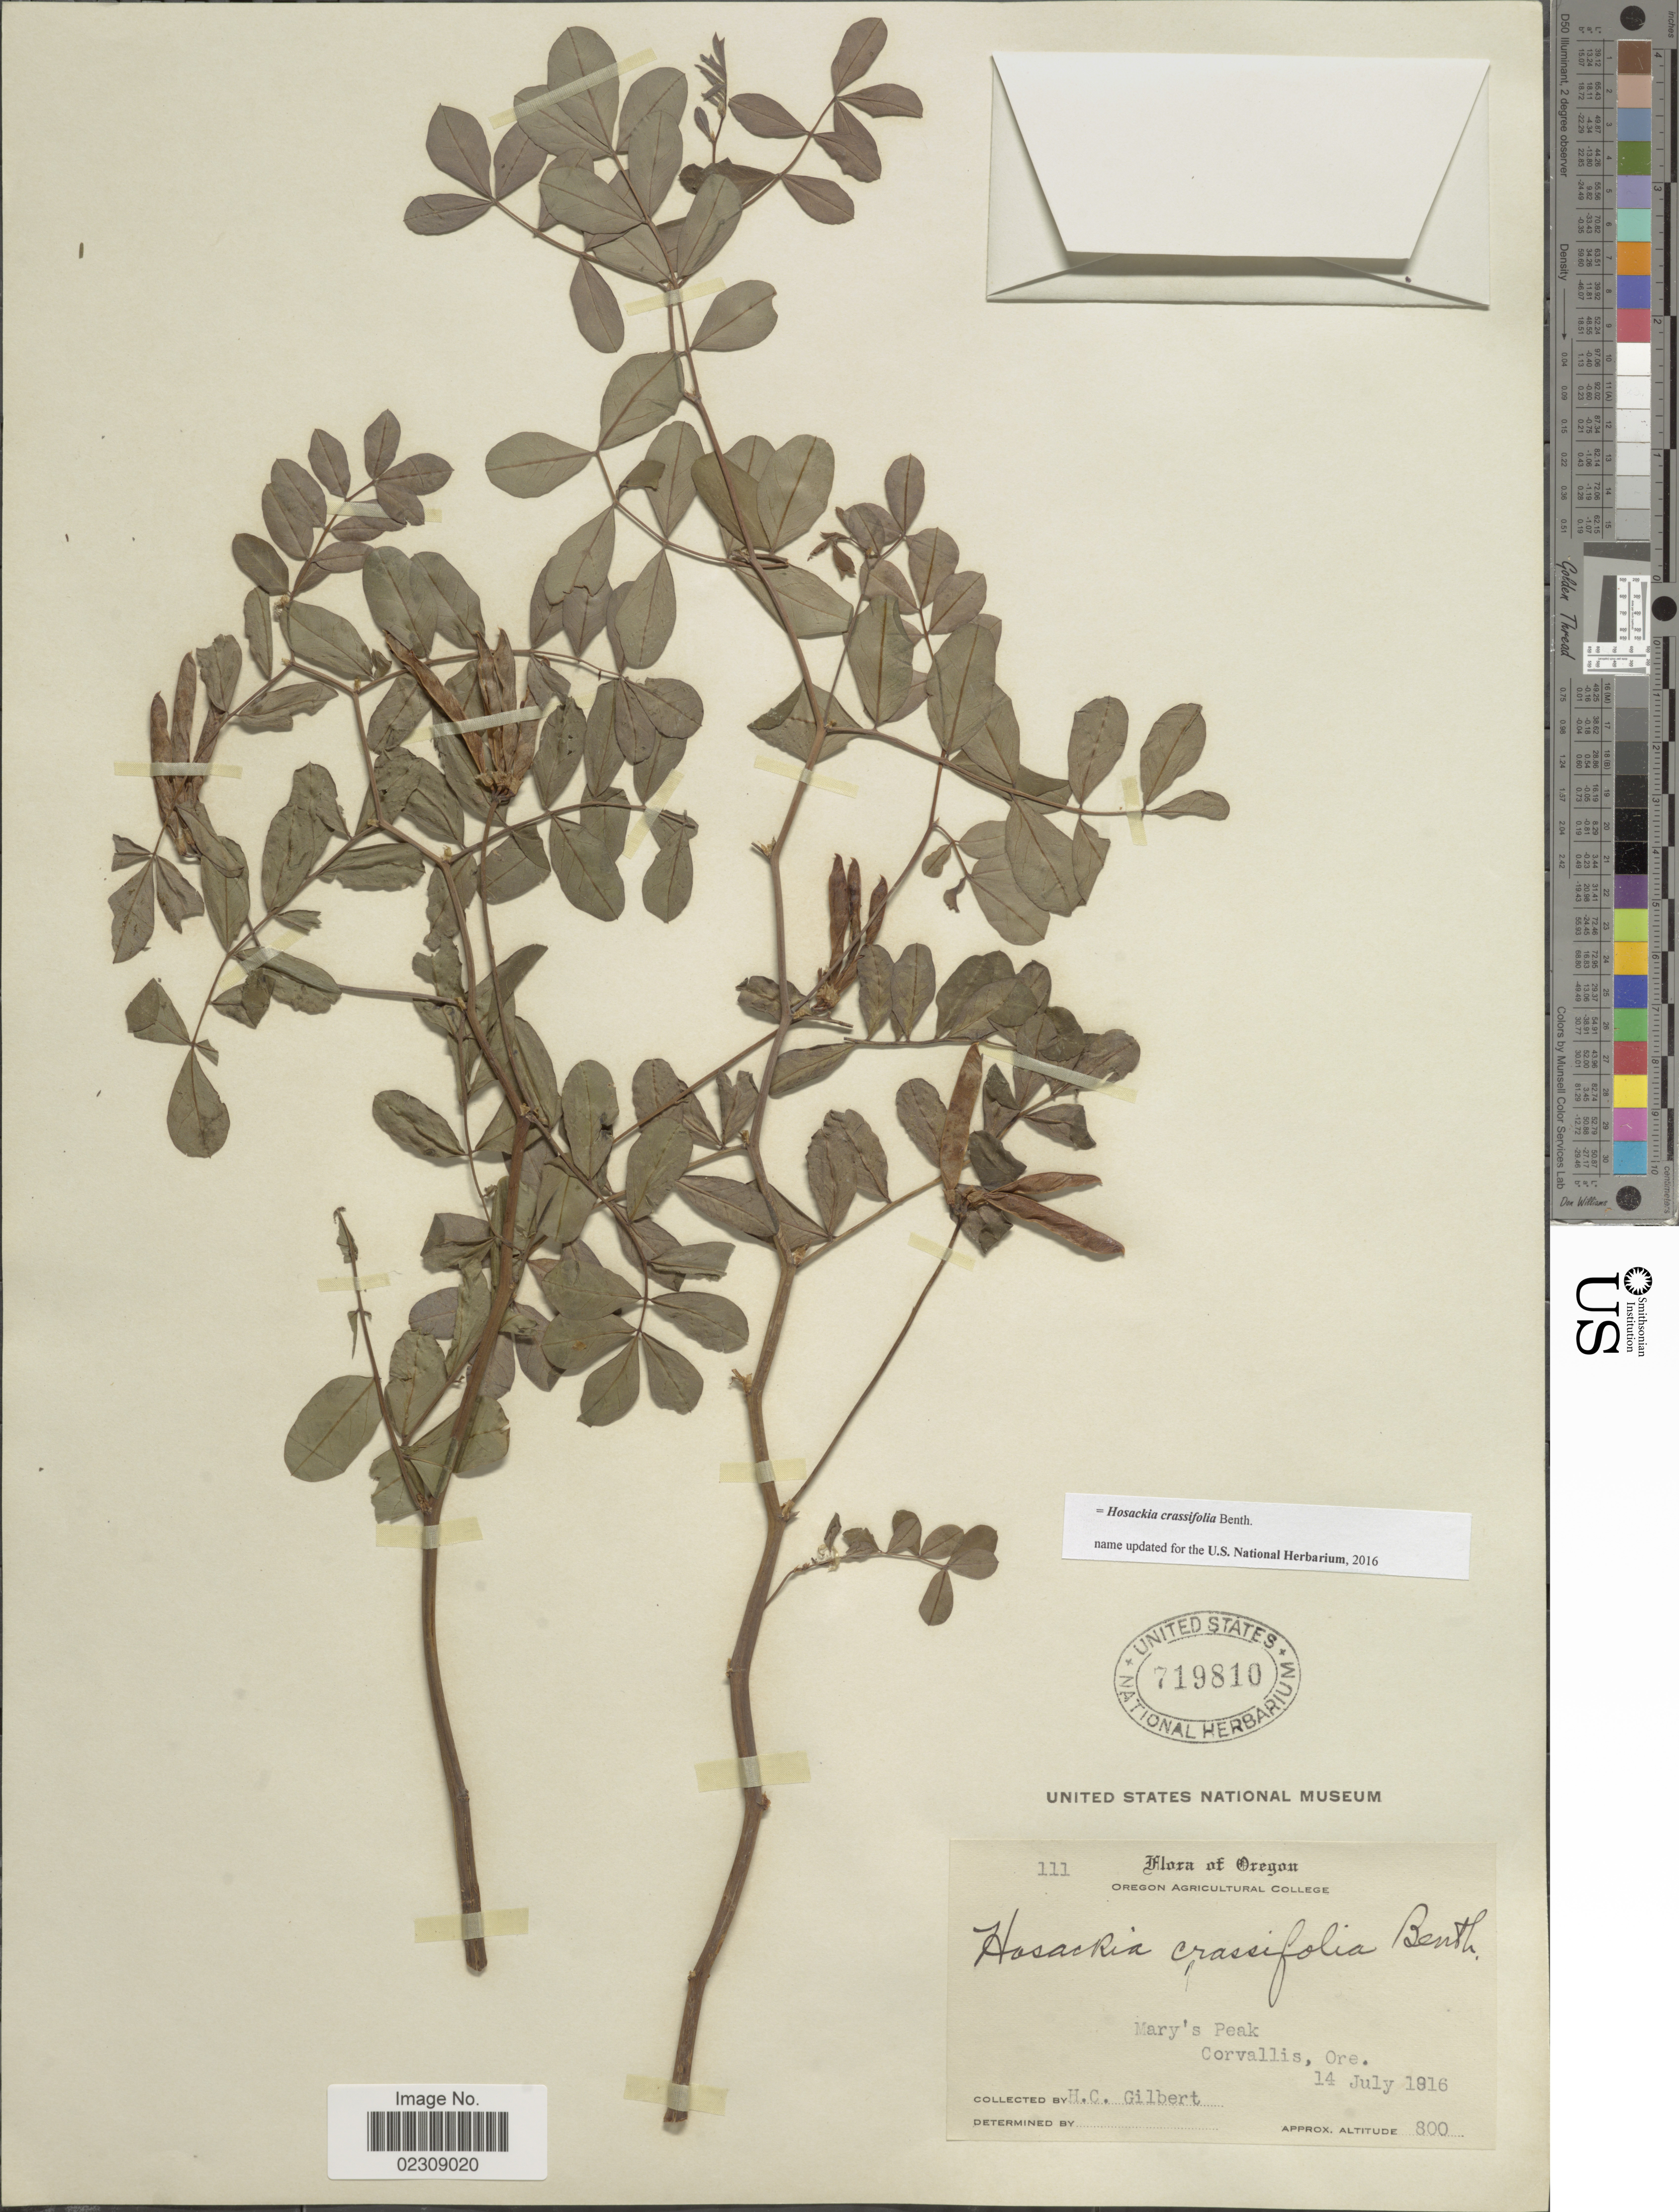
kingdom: Plantae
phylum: Tracheophyta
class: Magnoliopsida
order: Fabales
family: Fabaceae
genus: Hosackia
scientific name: Hosackia crassifolia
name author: Benth.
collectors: H. Gilbert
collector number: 111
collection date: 1916-07-14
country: United States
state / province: Oregon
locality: Mary's Peak. Corvallis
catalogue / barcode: US 719810